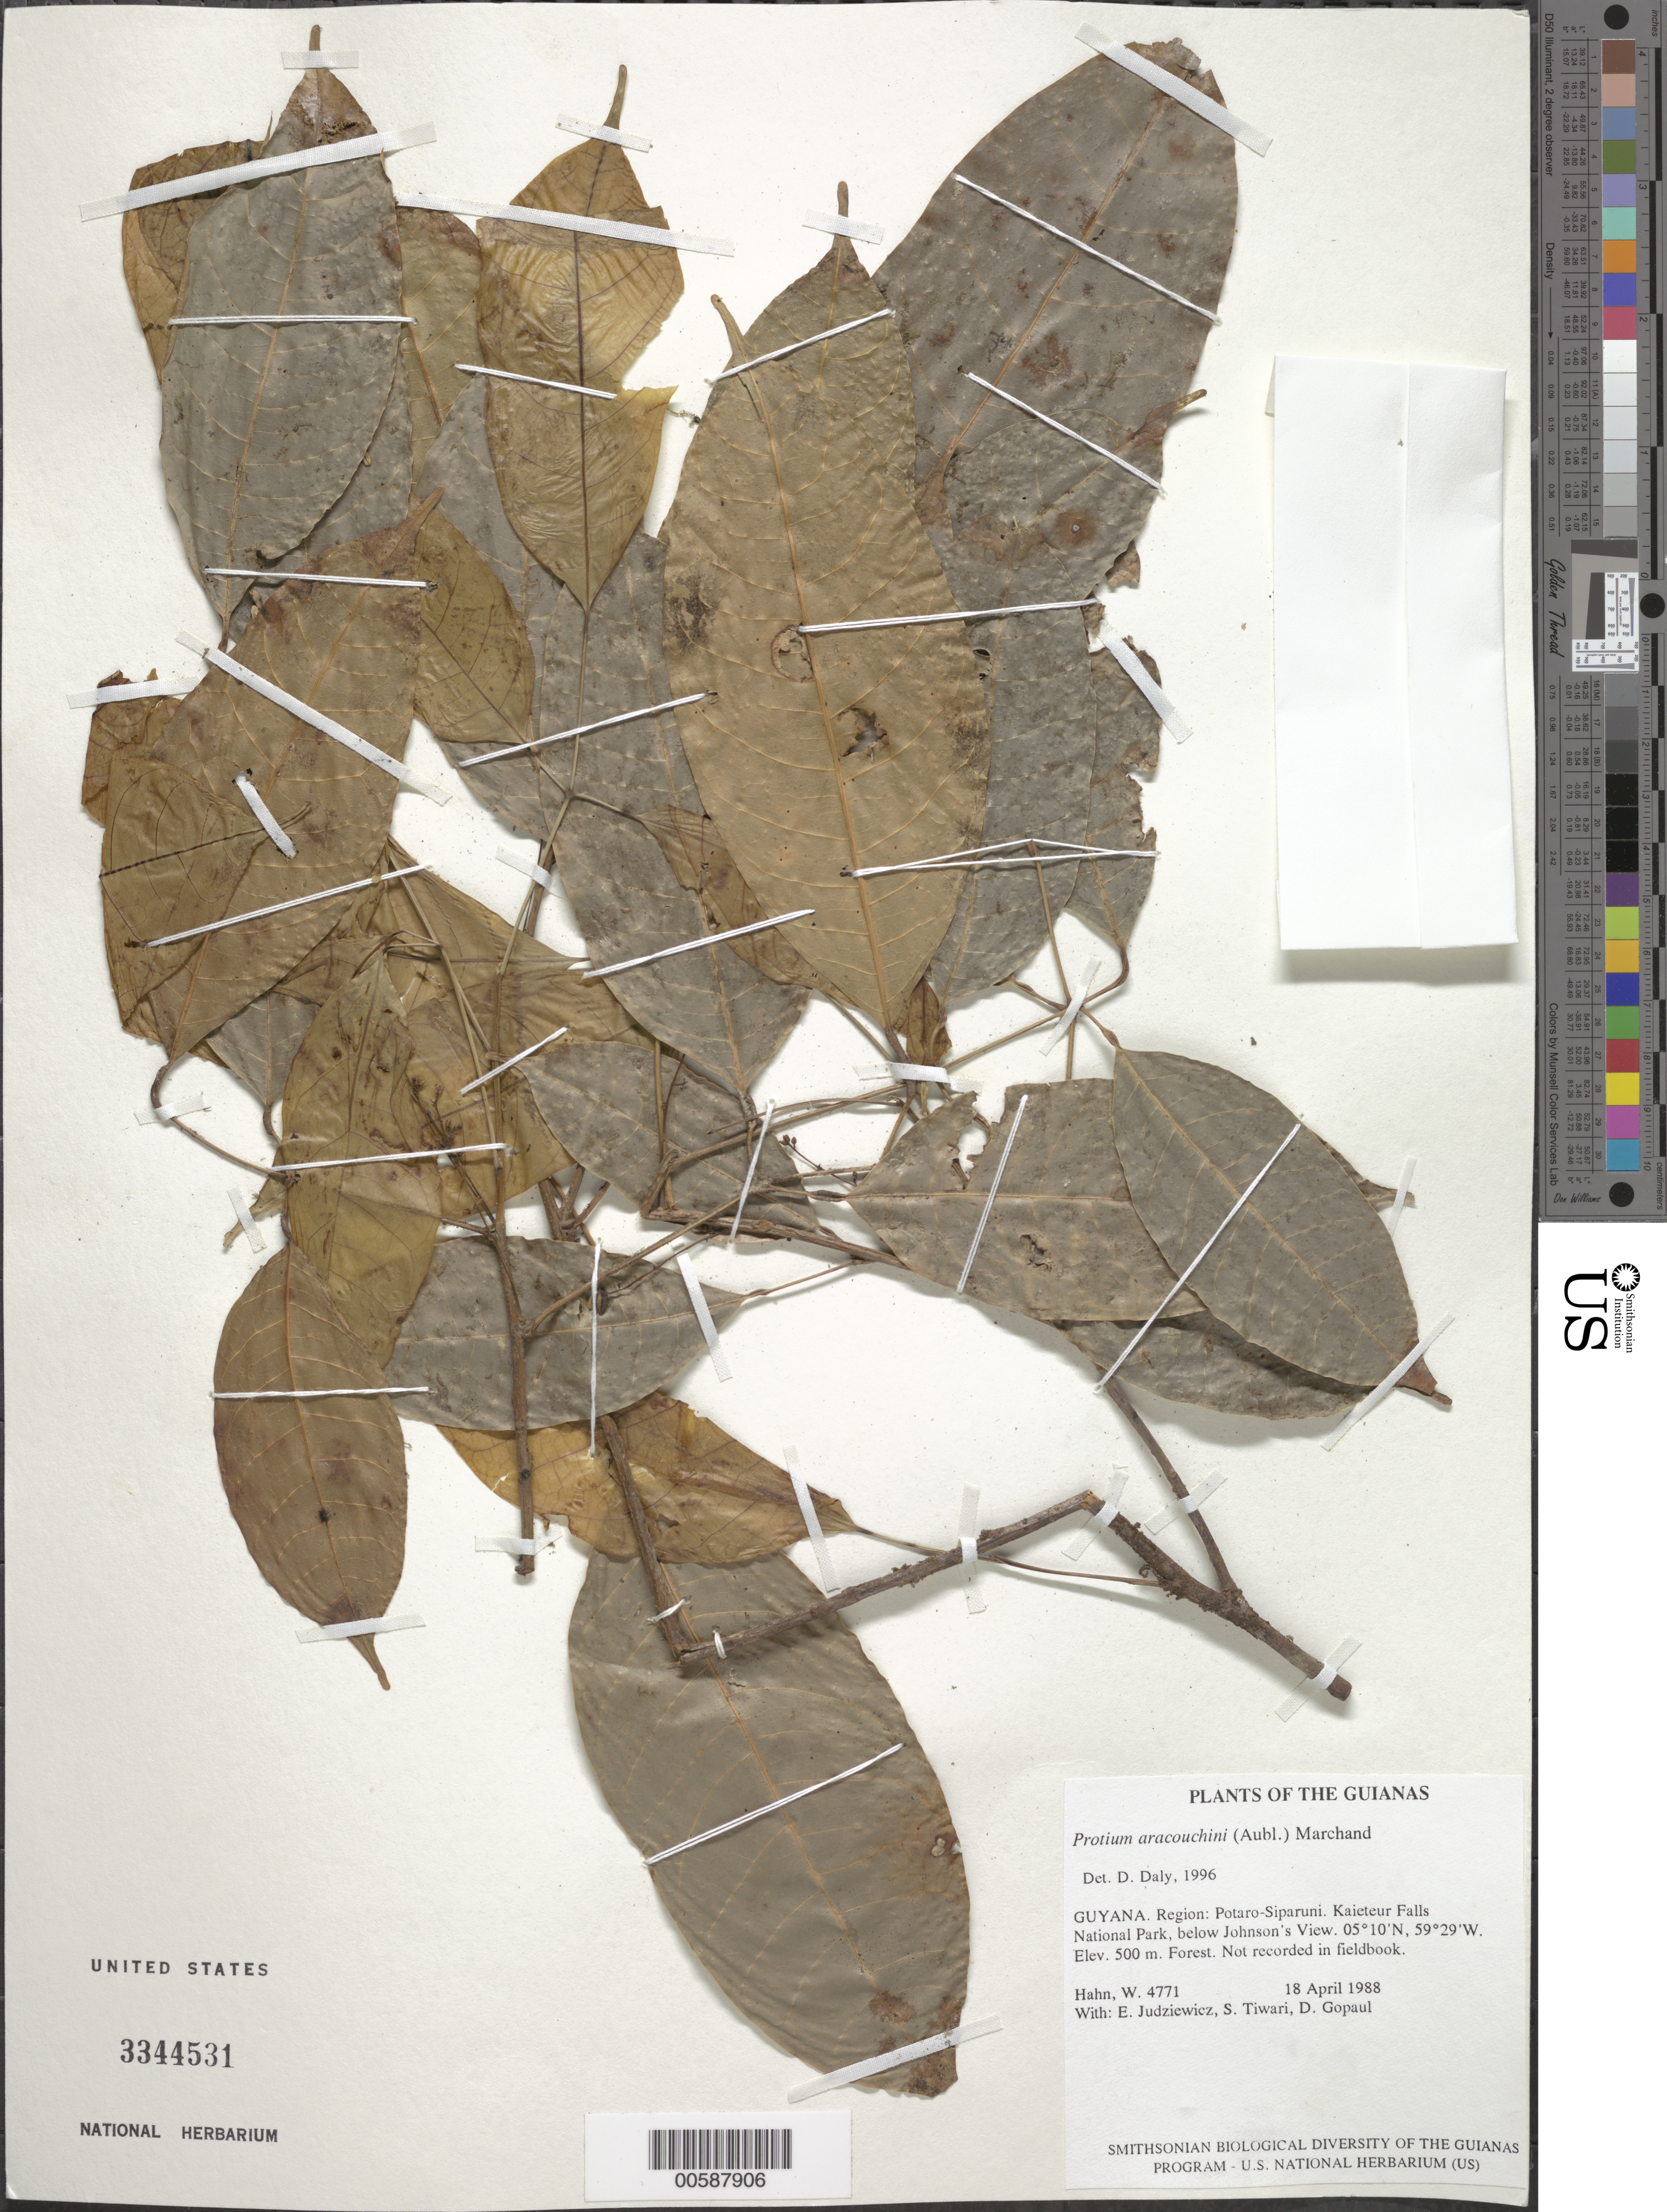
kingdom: Plantae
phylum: Tracheophyta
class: Magnoliopsida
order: Sapindales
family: Burseraceae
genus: Protium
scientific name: Protium aracouchini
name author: (Aubl.) Marchand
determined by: Daly, D. C.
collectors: W. Hahn, E. J. Judziewicz, S. Tiwari & D. Gopaul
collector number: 4771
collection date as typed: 18 April 1988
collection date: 1988-04-18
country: Guyana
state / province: Potaro-Siparuni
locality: Kaieteur Falls National Park, below Johnson's View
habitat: Forest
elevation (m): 500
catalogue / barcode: US 3344531